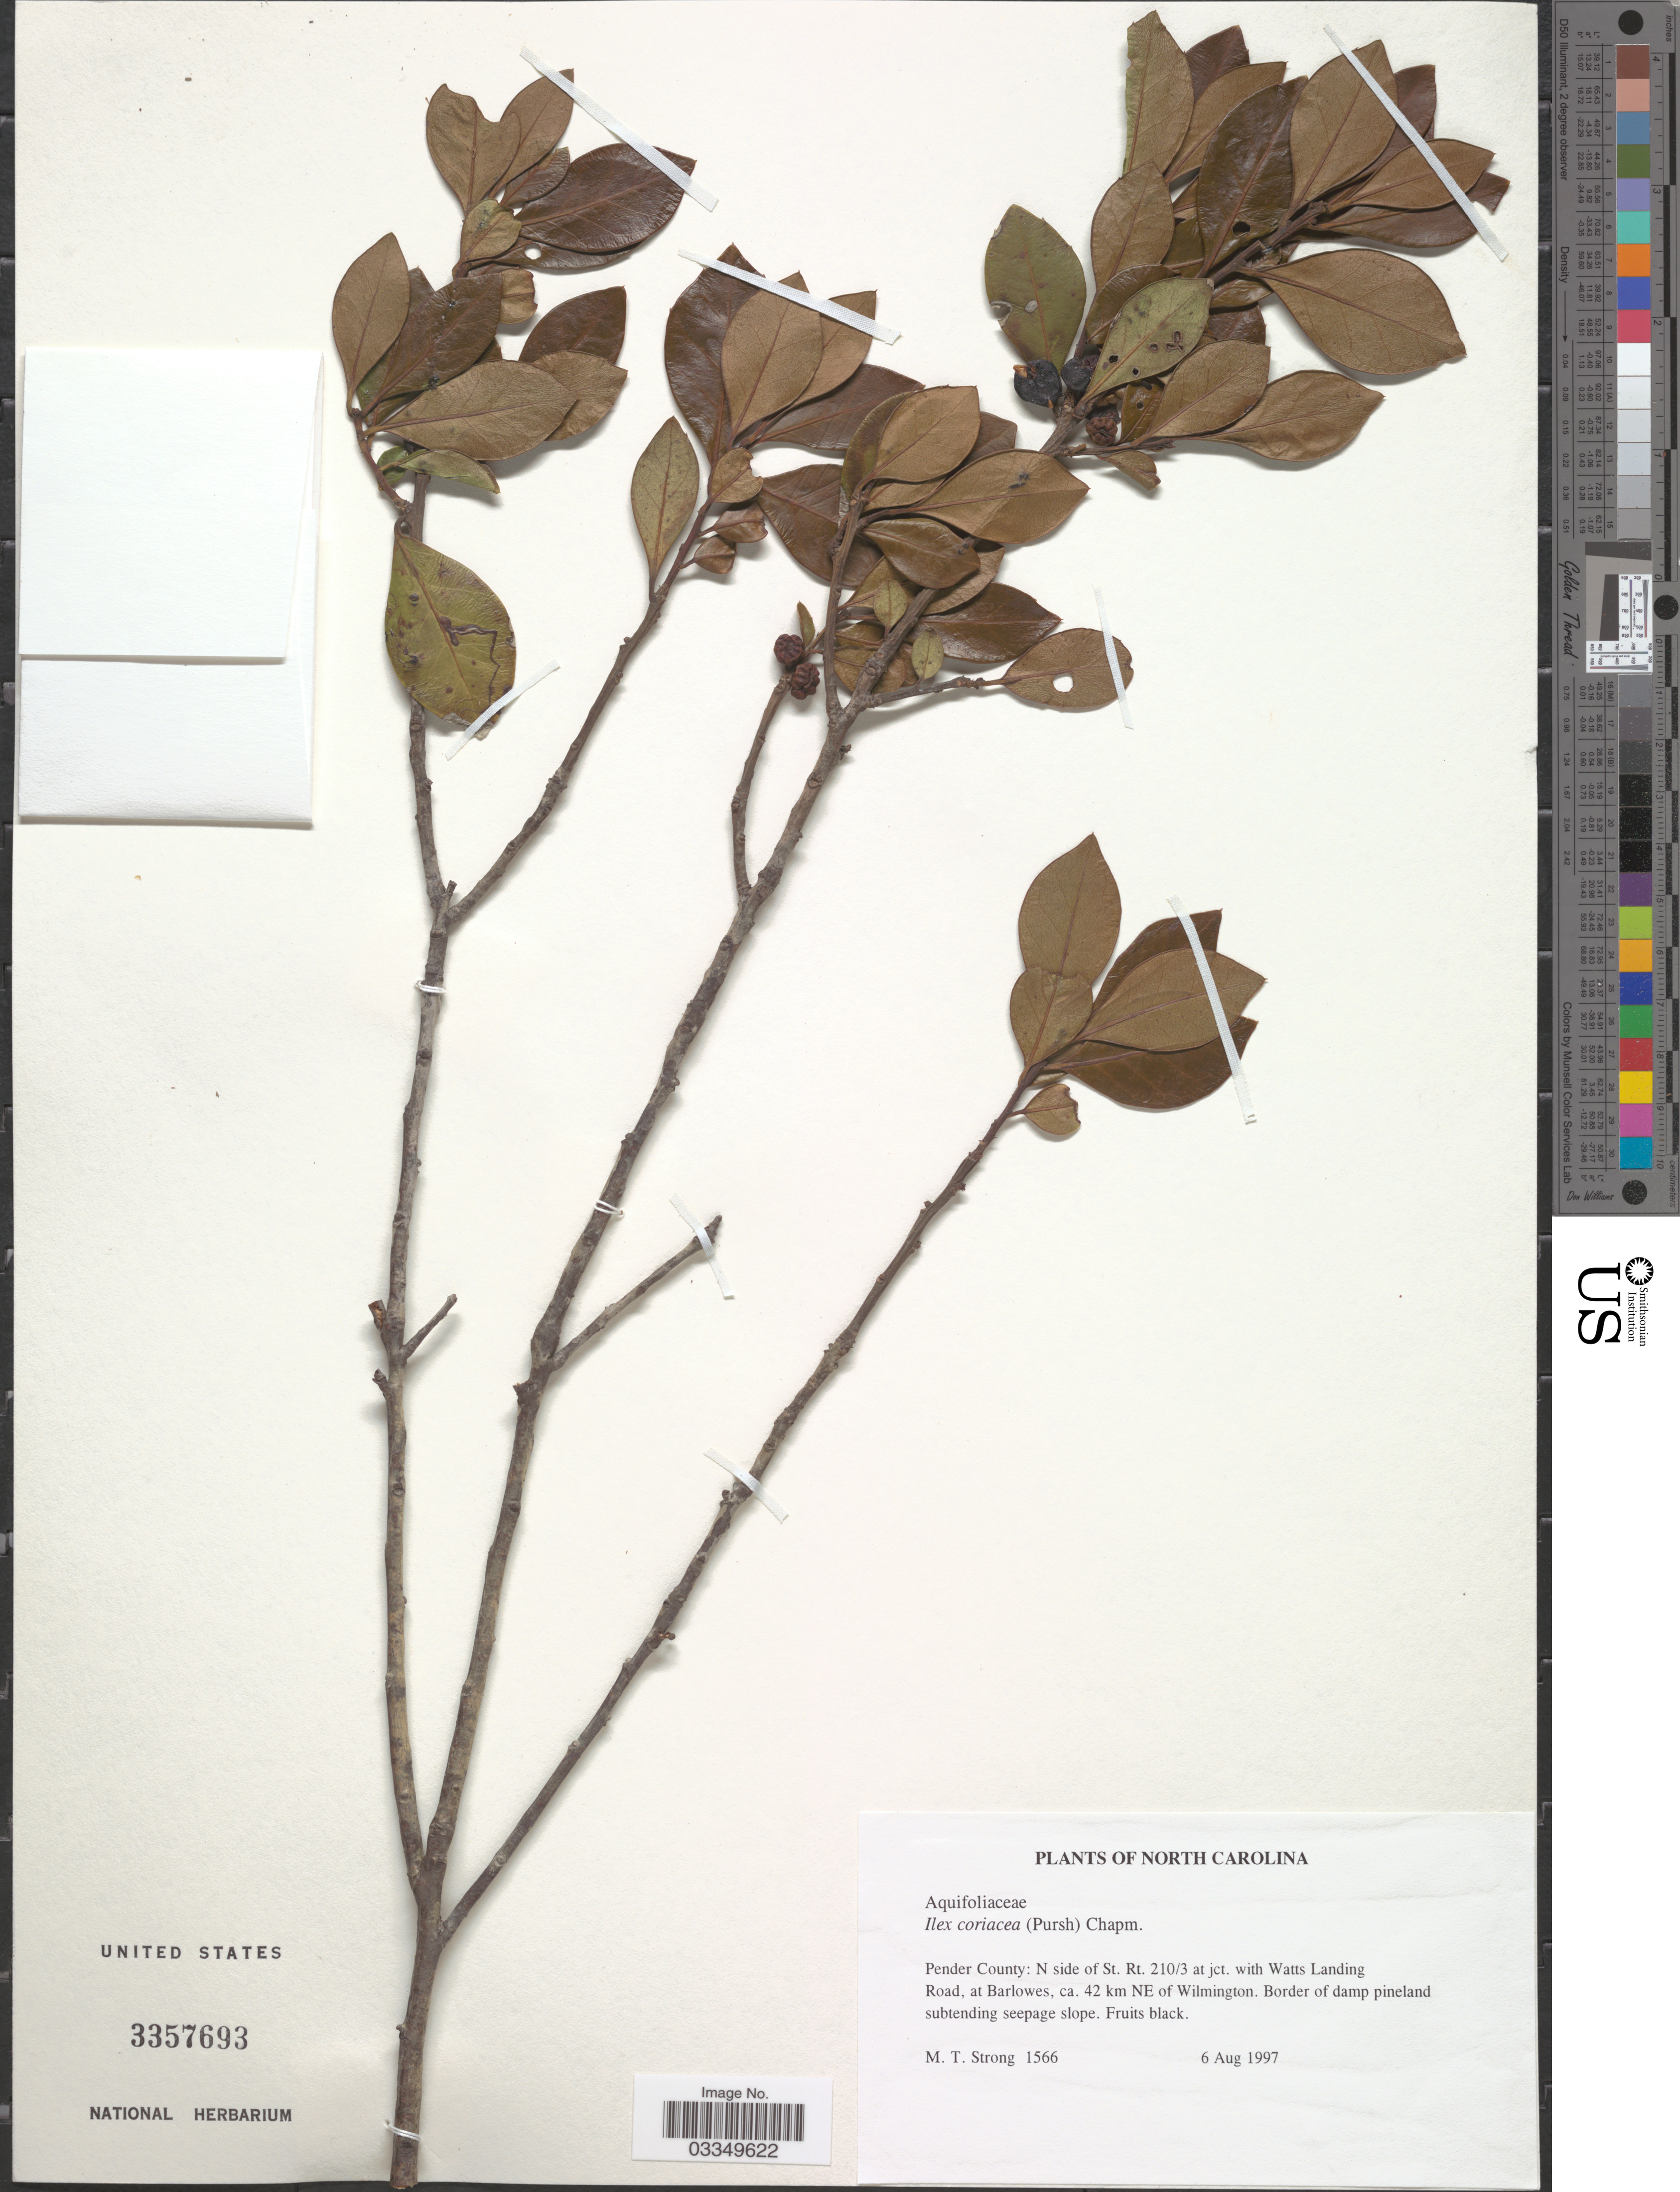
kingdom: Plantae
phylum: Tracheophyta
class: Magnoliopsida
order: Aquifoliales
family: Aquifoliaceae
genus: Ilex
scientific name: Ilex coriacea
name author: (Pursh) Chapm.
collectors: M. T. Strong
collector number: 1566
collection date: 1997-08-06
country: United States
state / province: North Carolina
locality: Pender County: N side of St. Rt. 210/3 at jct. with Watts Landing Road, at Barlowes, ca. 42 km NE of Wilmington.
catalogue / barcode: US 3357693